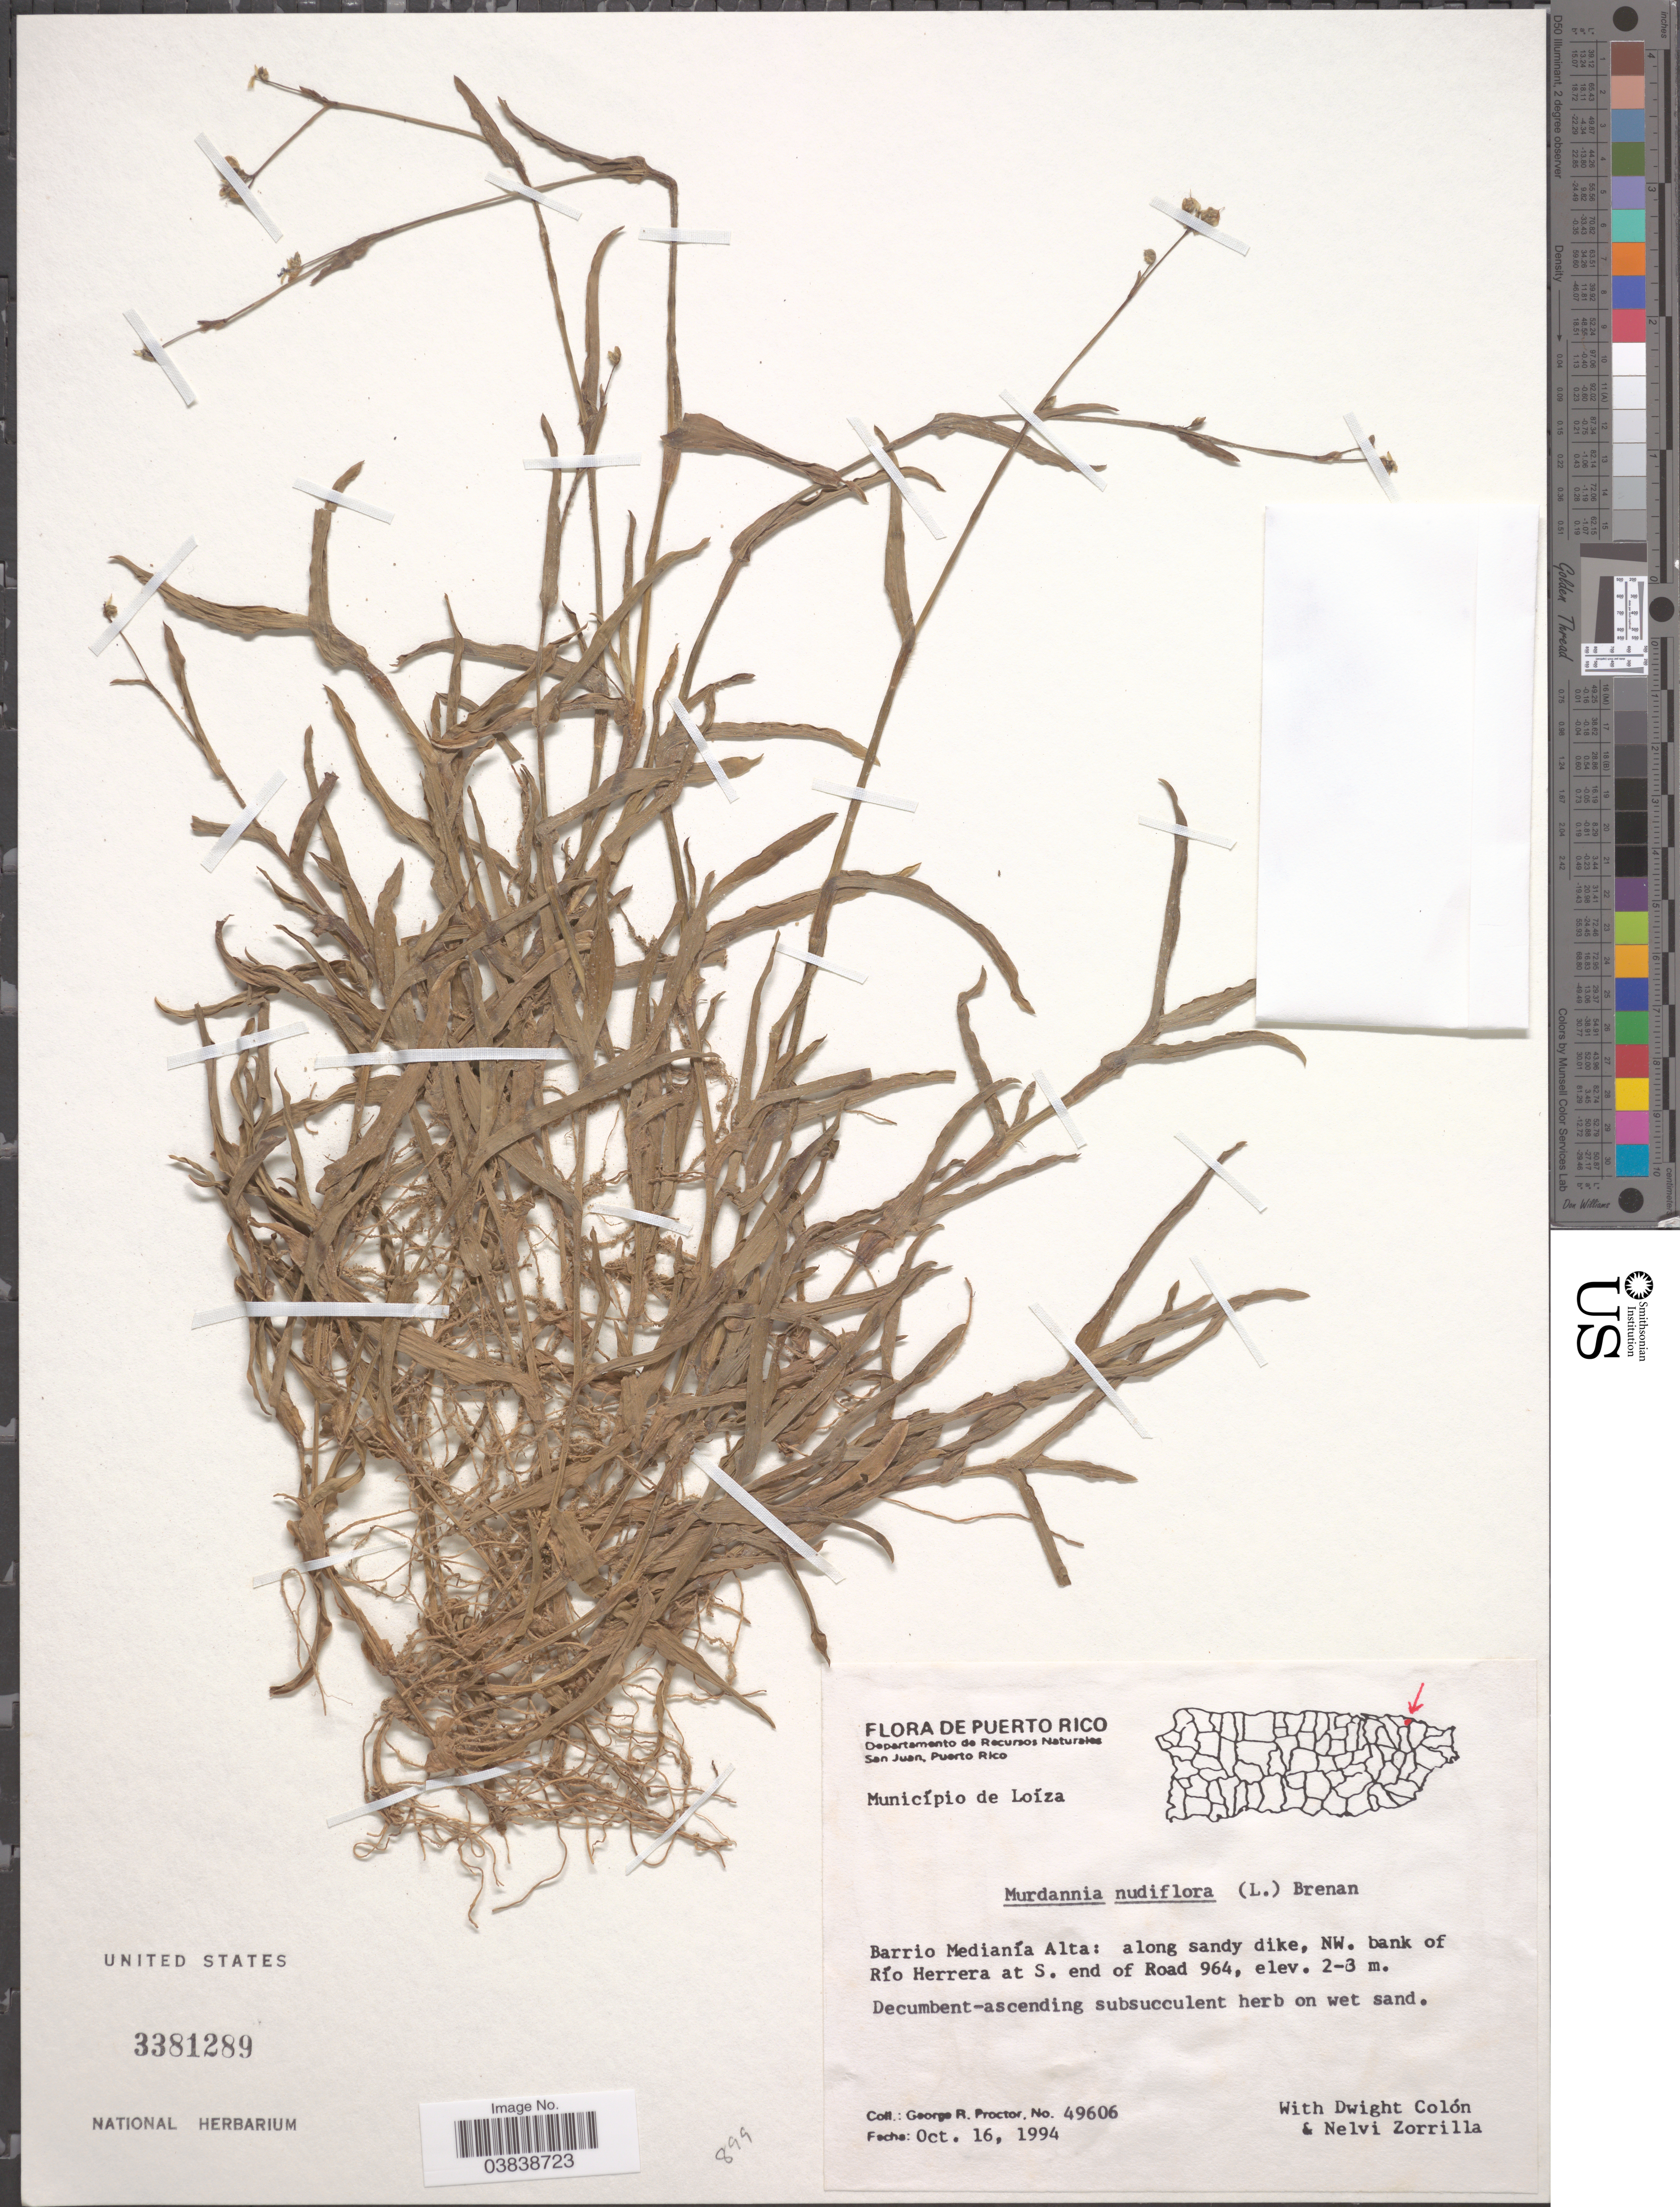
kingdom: Plantae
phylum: Tracheophyta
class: Liliopsida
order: Commelinales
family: Commelinaceae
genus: Murdannia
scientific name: Murdannia nudiflora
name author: (L.) Brenan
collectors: G. R. Proctor, D. Colón & N. Zorrilla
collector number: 49606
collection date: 1994-10-16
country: Puerto Rico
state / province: Loíza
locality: Município de Loíza. Barrio Medianía Alta: along sandy dike, NW. bank of Río Herrera at S. end of Road 964.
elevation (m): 2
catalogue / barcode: US 3381289